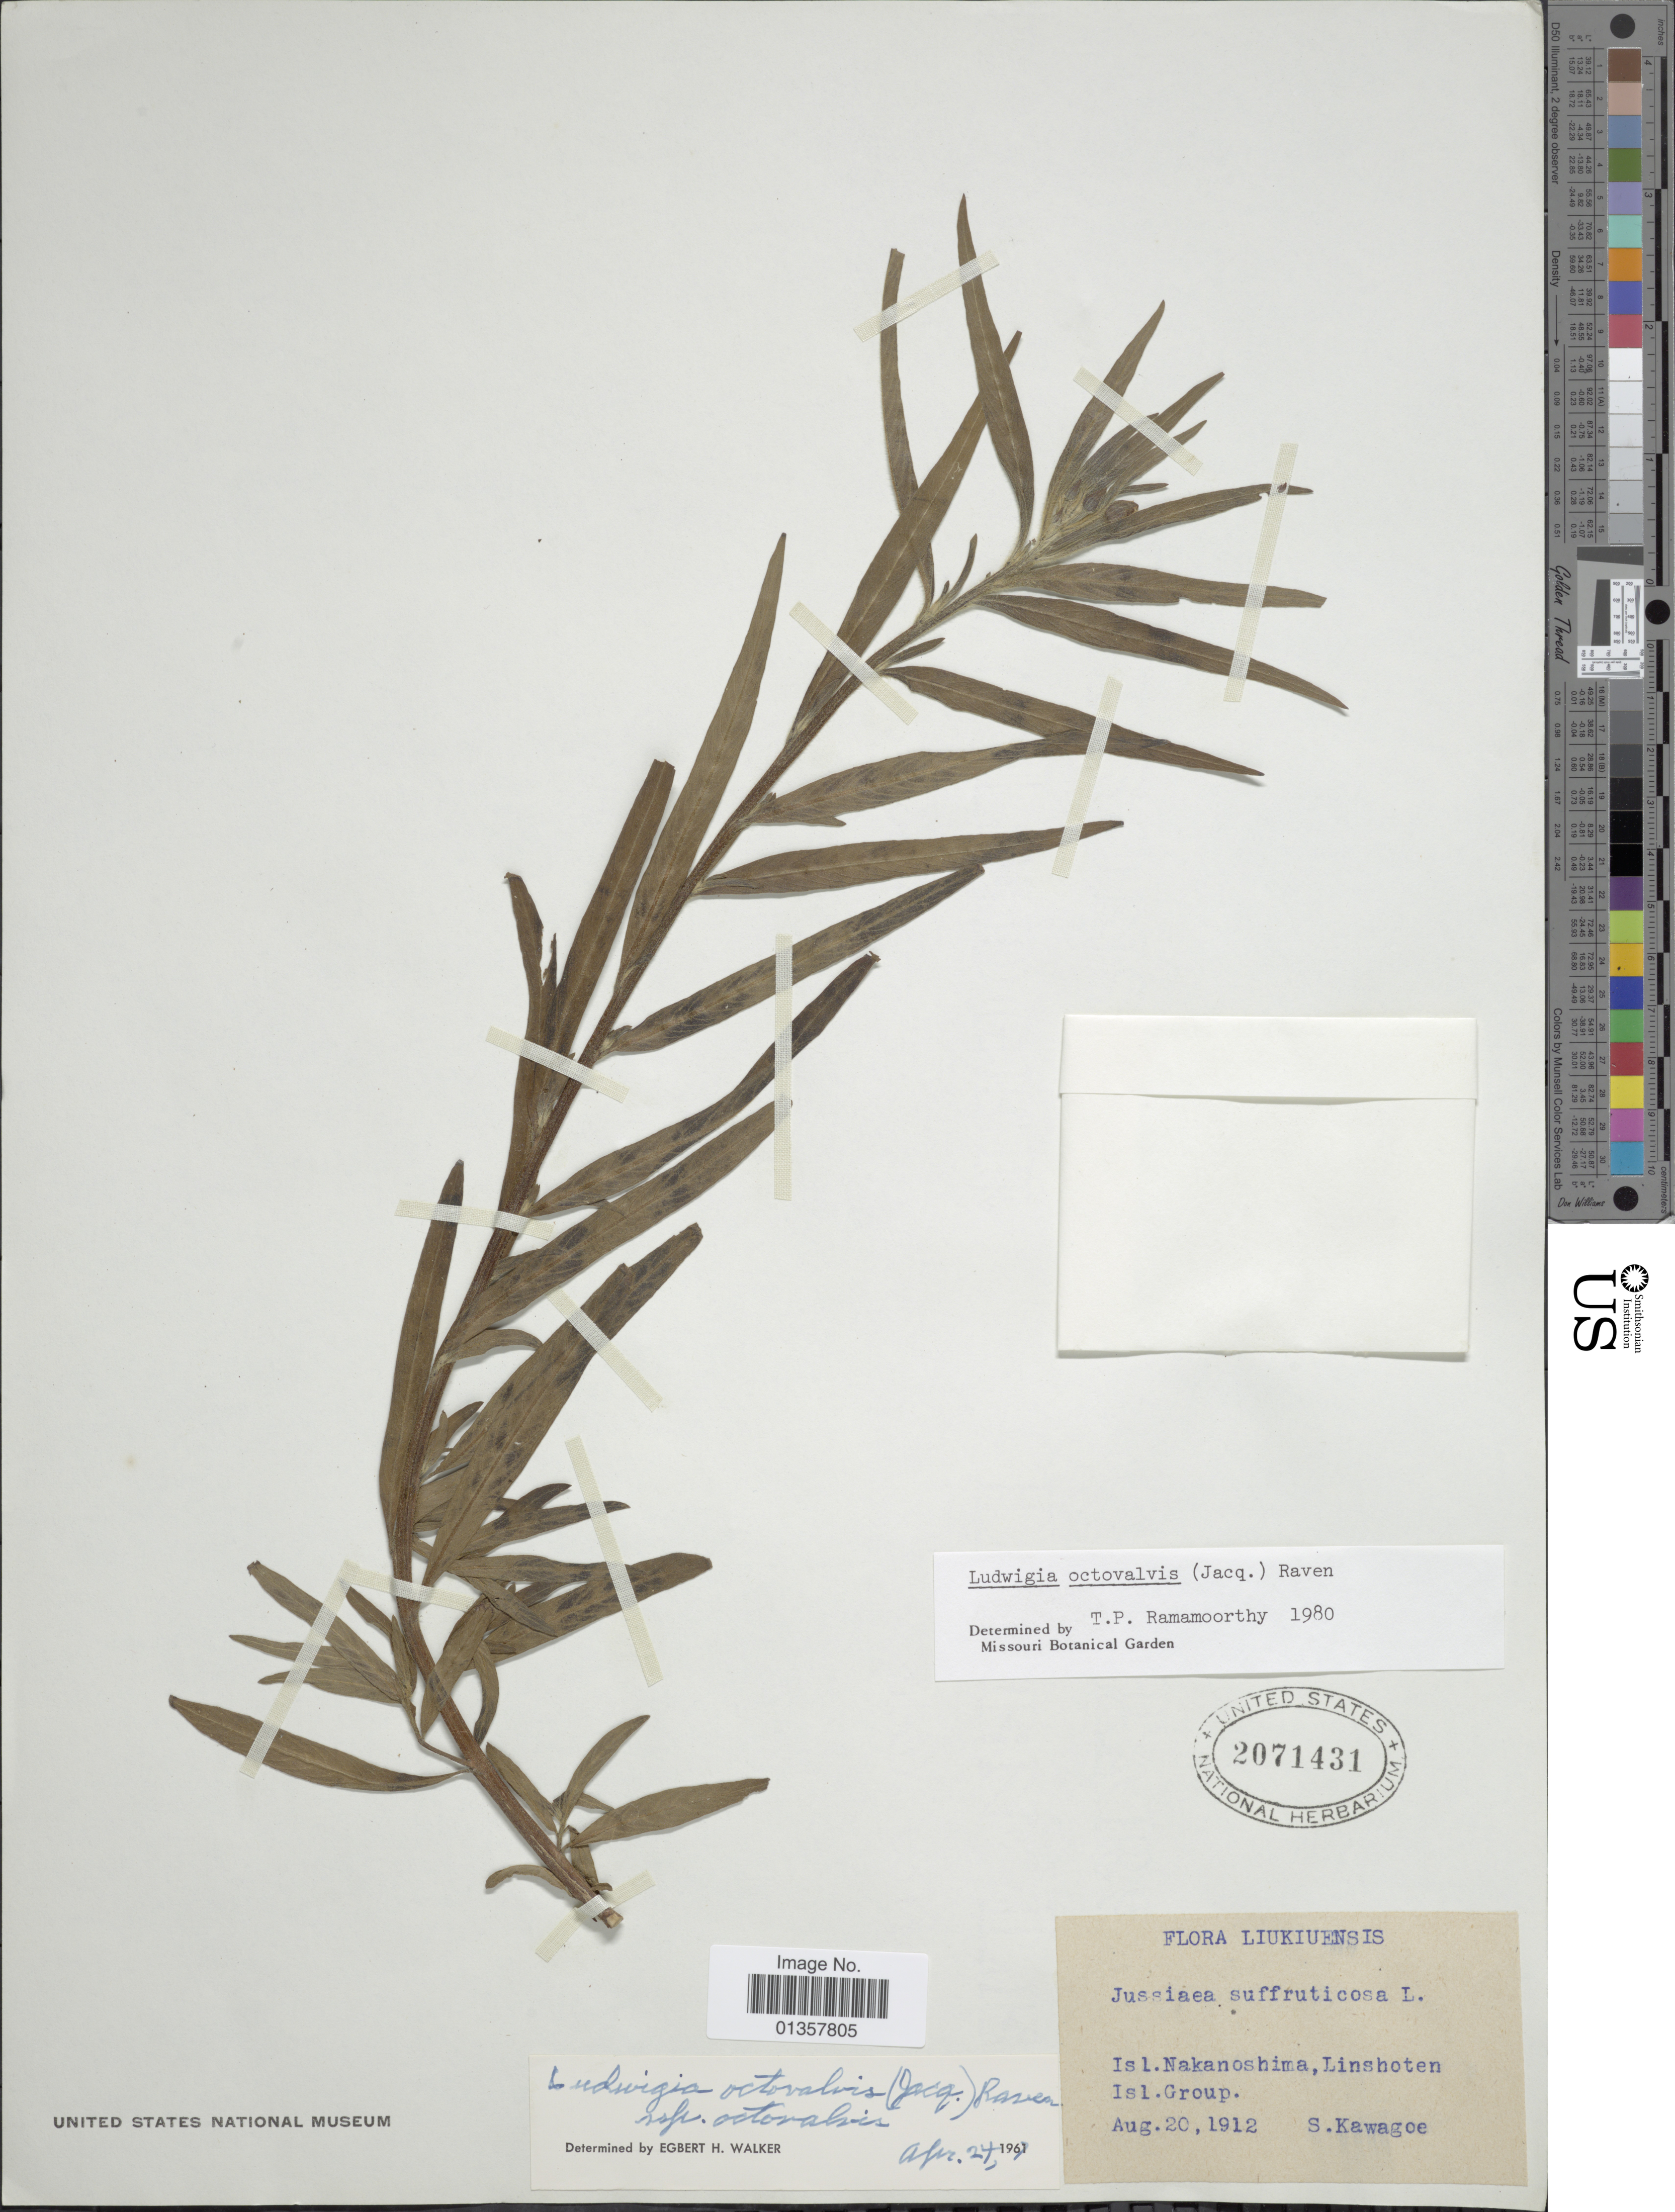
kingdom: Plantae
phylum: Tracheophyta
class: Magnoliopsida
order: Myrtales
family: Onagraceae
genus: Ludwigia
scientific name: Ludwigia octovalvis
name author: (Jacq.) P.H. Raven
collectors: S. Kawagoe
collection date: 1912-08-20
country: Japan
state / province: Okinawa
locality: Liukiuensis, Isl. Nakanoshima, Linshoten, Isl. Group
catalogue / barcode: US 2071431